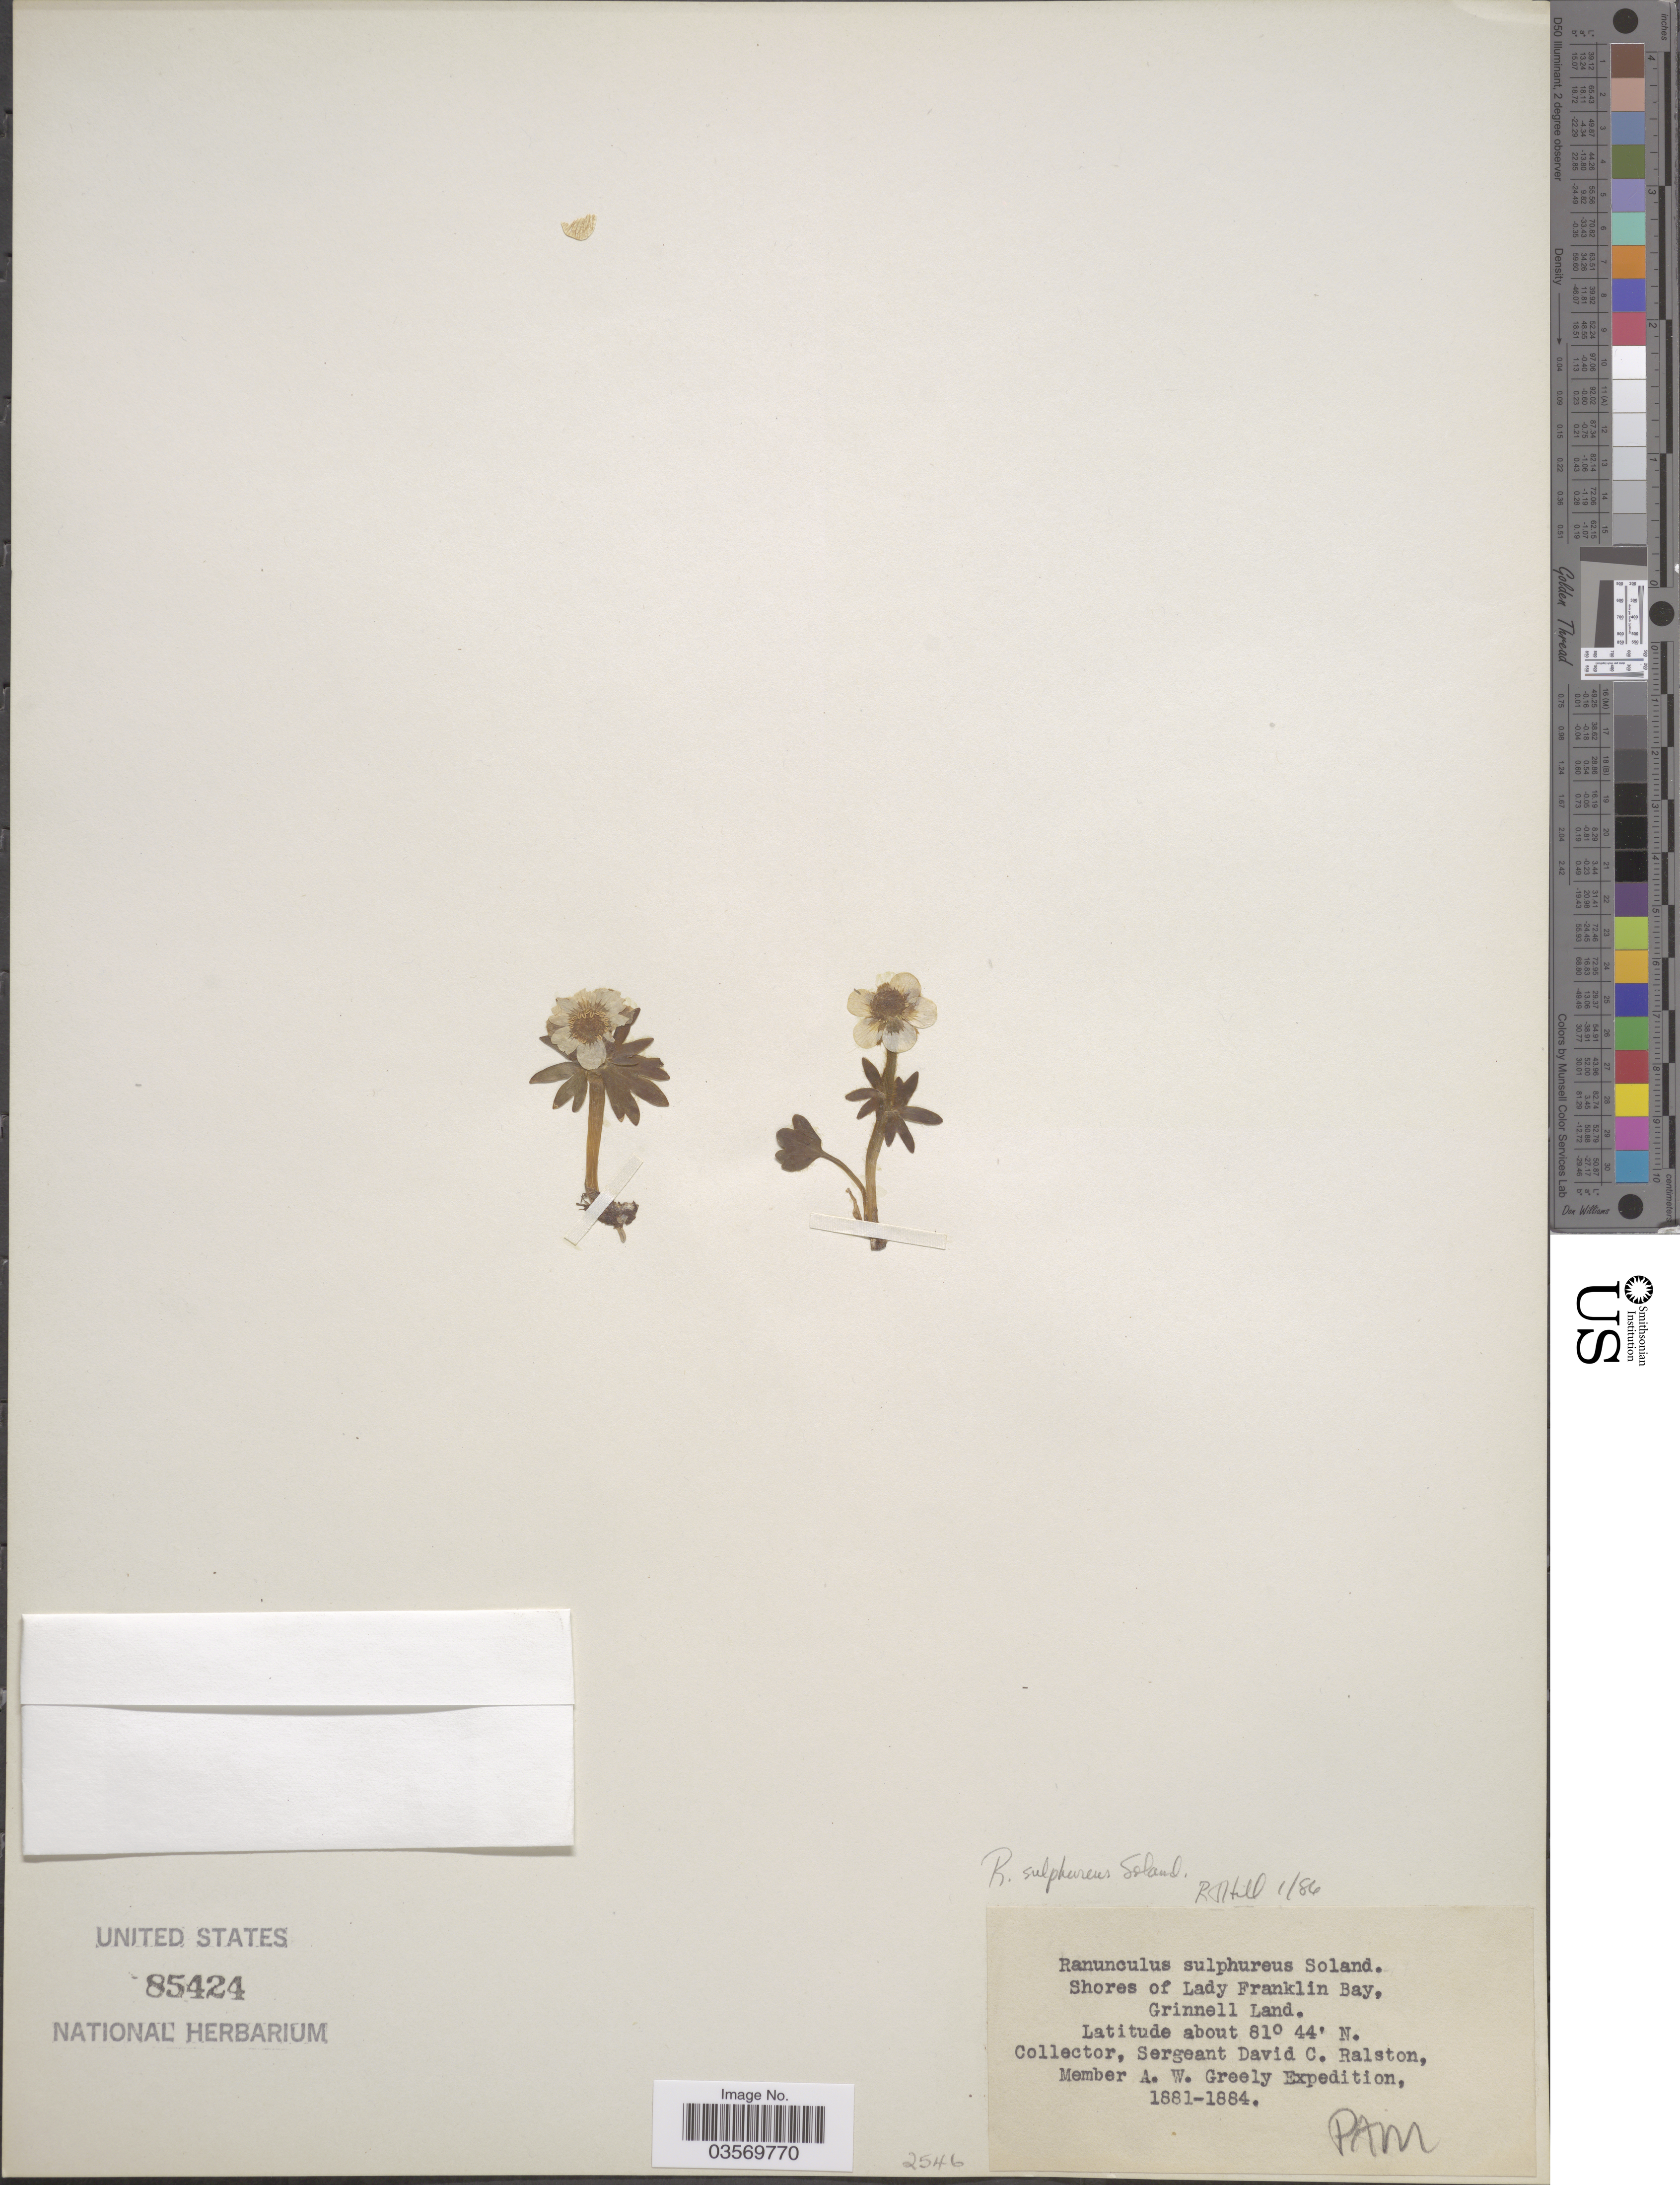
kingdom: Plantae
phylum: Tracheophyta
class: Magnoliopsida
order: Ranunculales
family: Ranunculaceae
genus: Ranunculus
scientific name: Ranunculus sulphureus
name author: Sol.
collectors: D. Ralston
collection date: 1881/1884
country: Canada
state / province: Nunavut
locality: Shores of Lady Franklin Bay, Grinnell Land.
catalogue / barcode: US 85424